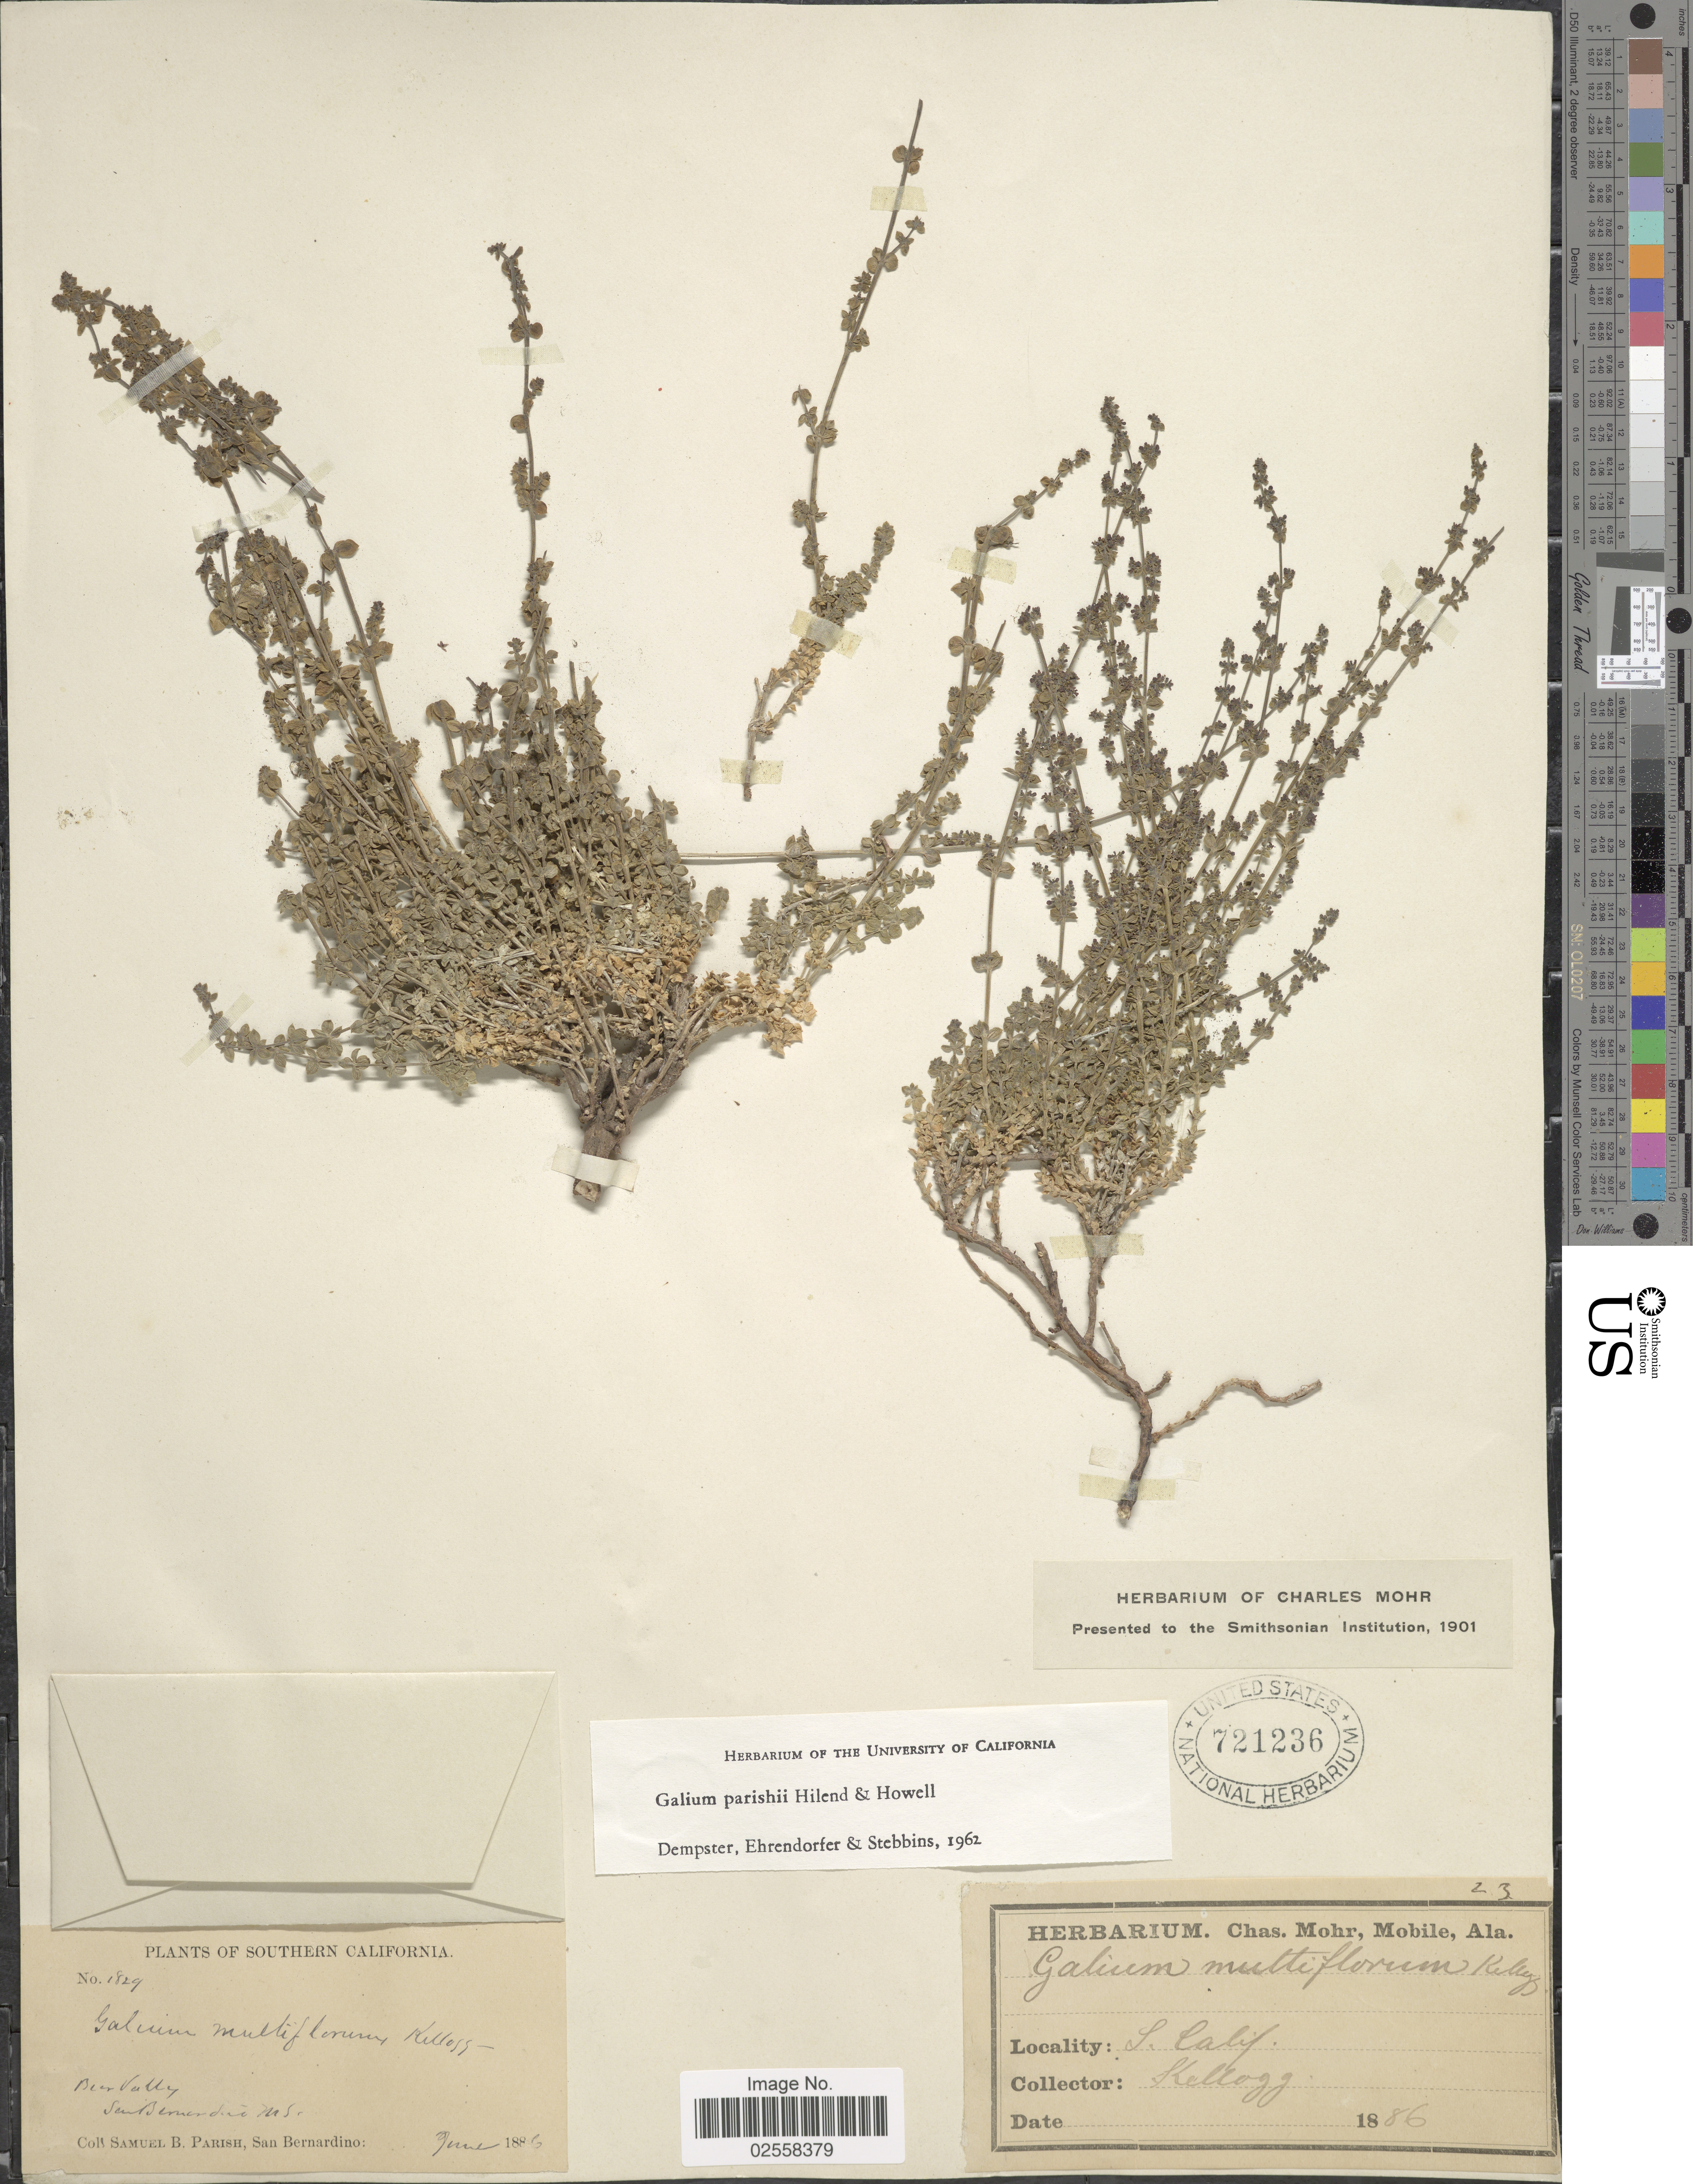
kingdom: Plantae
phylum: Tracheophyta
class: Magnoliopsida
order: Gentianales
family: Rubiaceae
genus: Galium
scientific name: Galium parishii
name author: Hilend & J.T. Howell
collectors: S. B. Parish & -- Kellogg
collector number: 1829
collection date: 1886-06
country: United States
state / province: California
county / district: San Bernardino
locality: S. Calif., southern California, Beer Valley, San Bernardino Mts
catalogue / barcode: US 721236